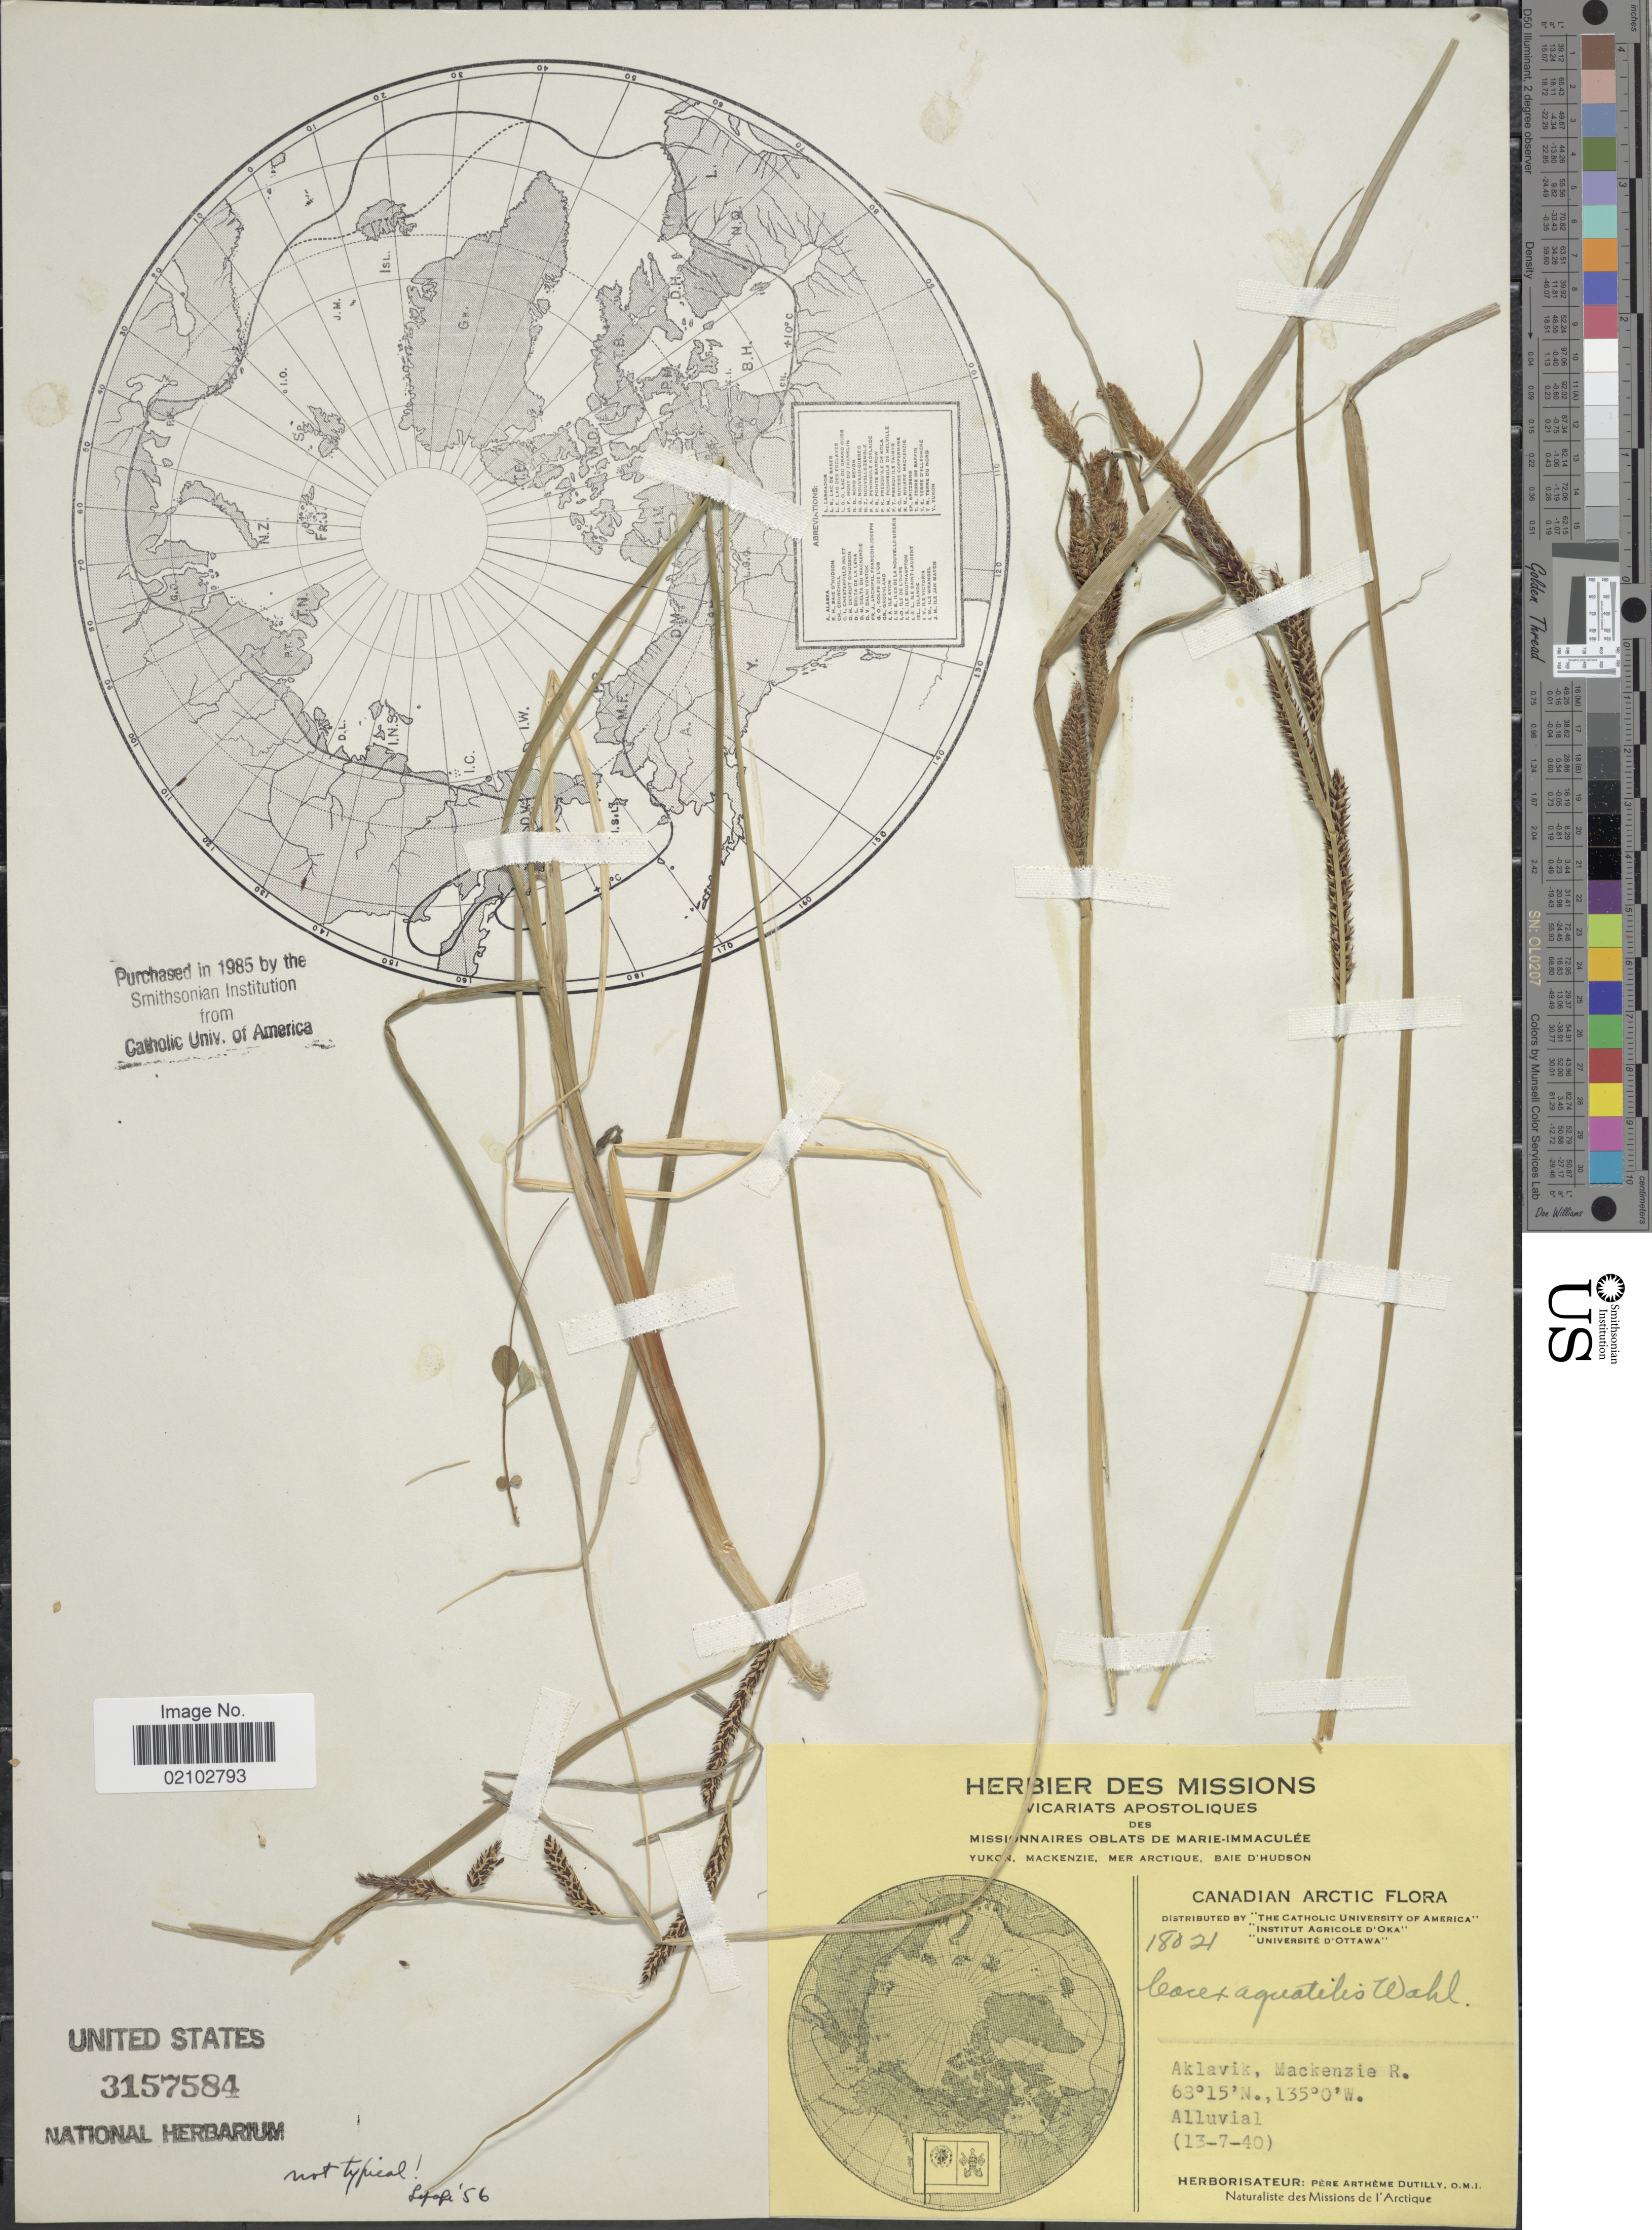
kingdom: Plantae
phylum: Tracheophyta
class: Liliopsida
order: Poales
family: Cyperaceae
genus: Carex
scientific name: Carex aquatilis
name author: Wahlenb.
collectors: A. Dutilly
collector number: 18021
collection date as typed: Transcribed d/m/y: 13/7/40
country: Canada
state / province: Northwest Territories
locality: Canadian Arctic, Aklavik, Mackenzie R.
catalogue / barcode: US 3157584